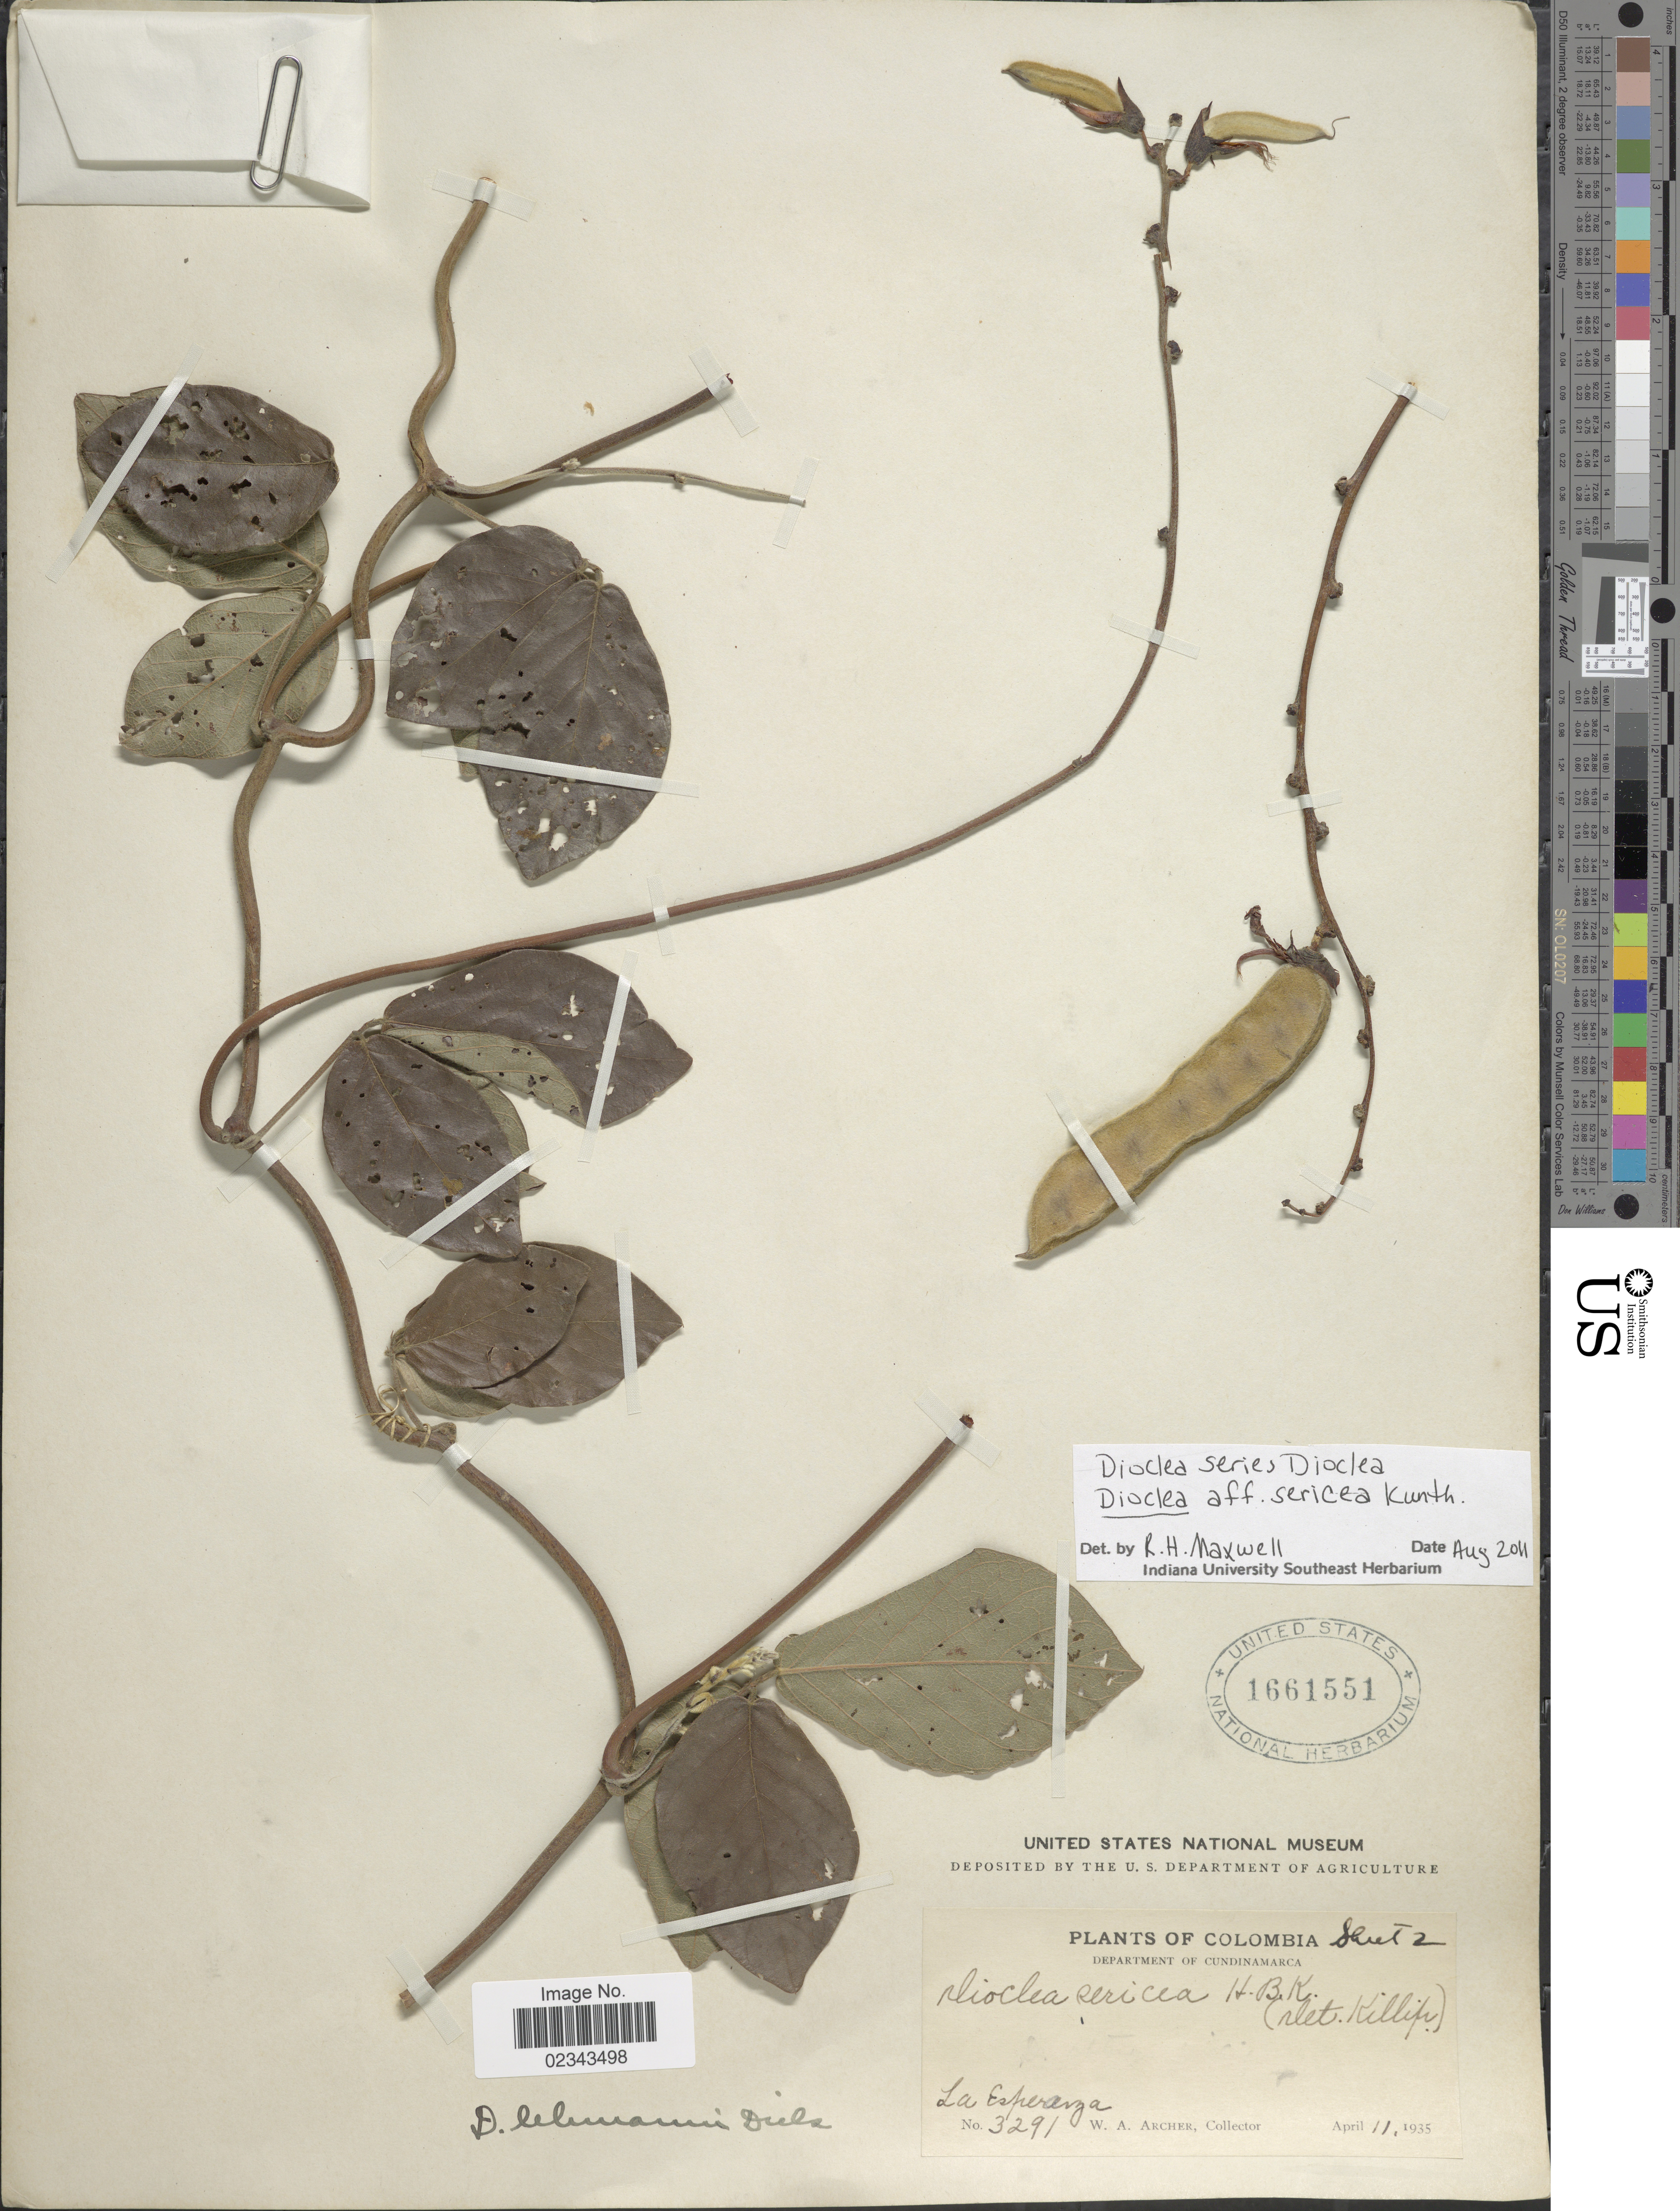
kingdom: Plantae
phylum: Tracheophyta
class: Magnoliopsida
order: Fabales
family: Fabaceae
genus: Dioclea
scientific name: Dioclea sericea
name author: Kunth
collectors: W. A. Archer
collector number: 3291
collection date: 1935-04-11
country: Colombia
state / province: Cundinamarca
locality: La Esperanza.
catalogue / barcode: US 1661551